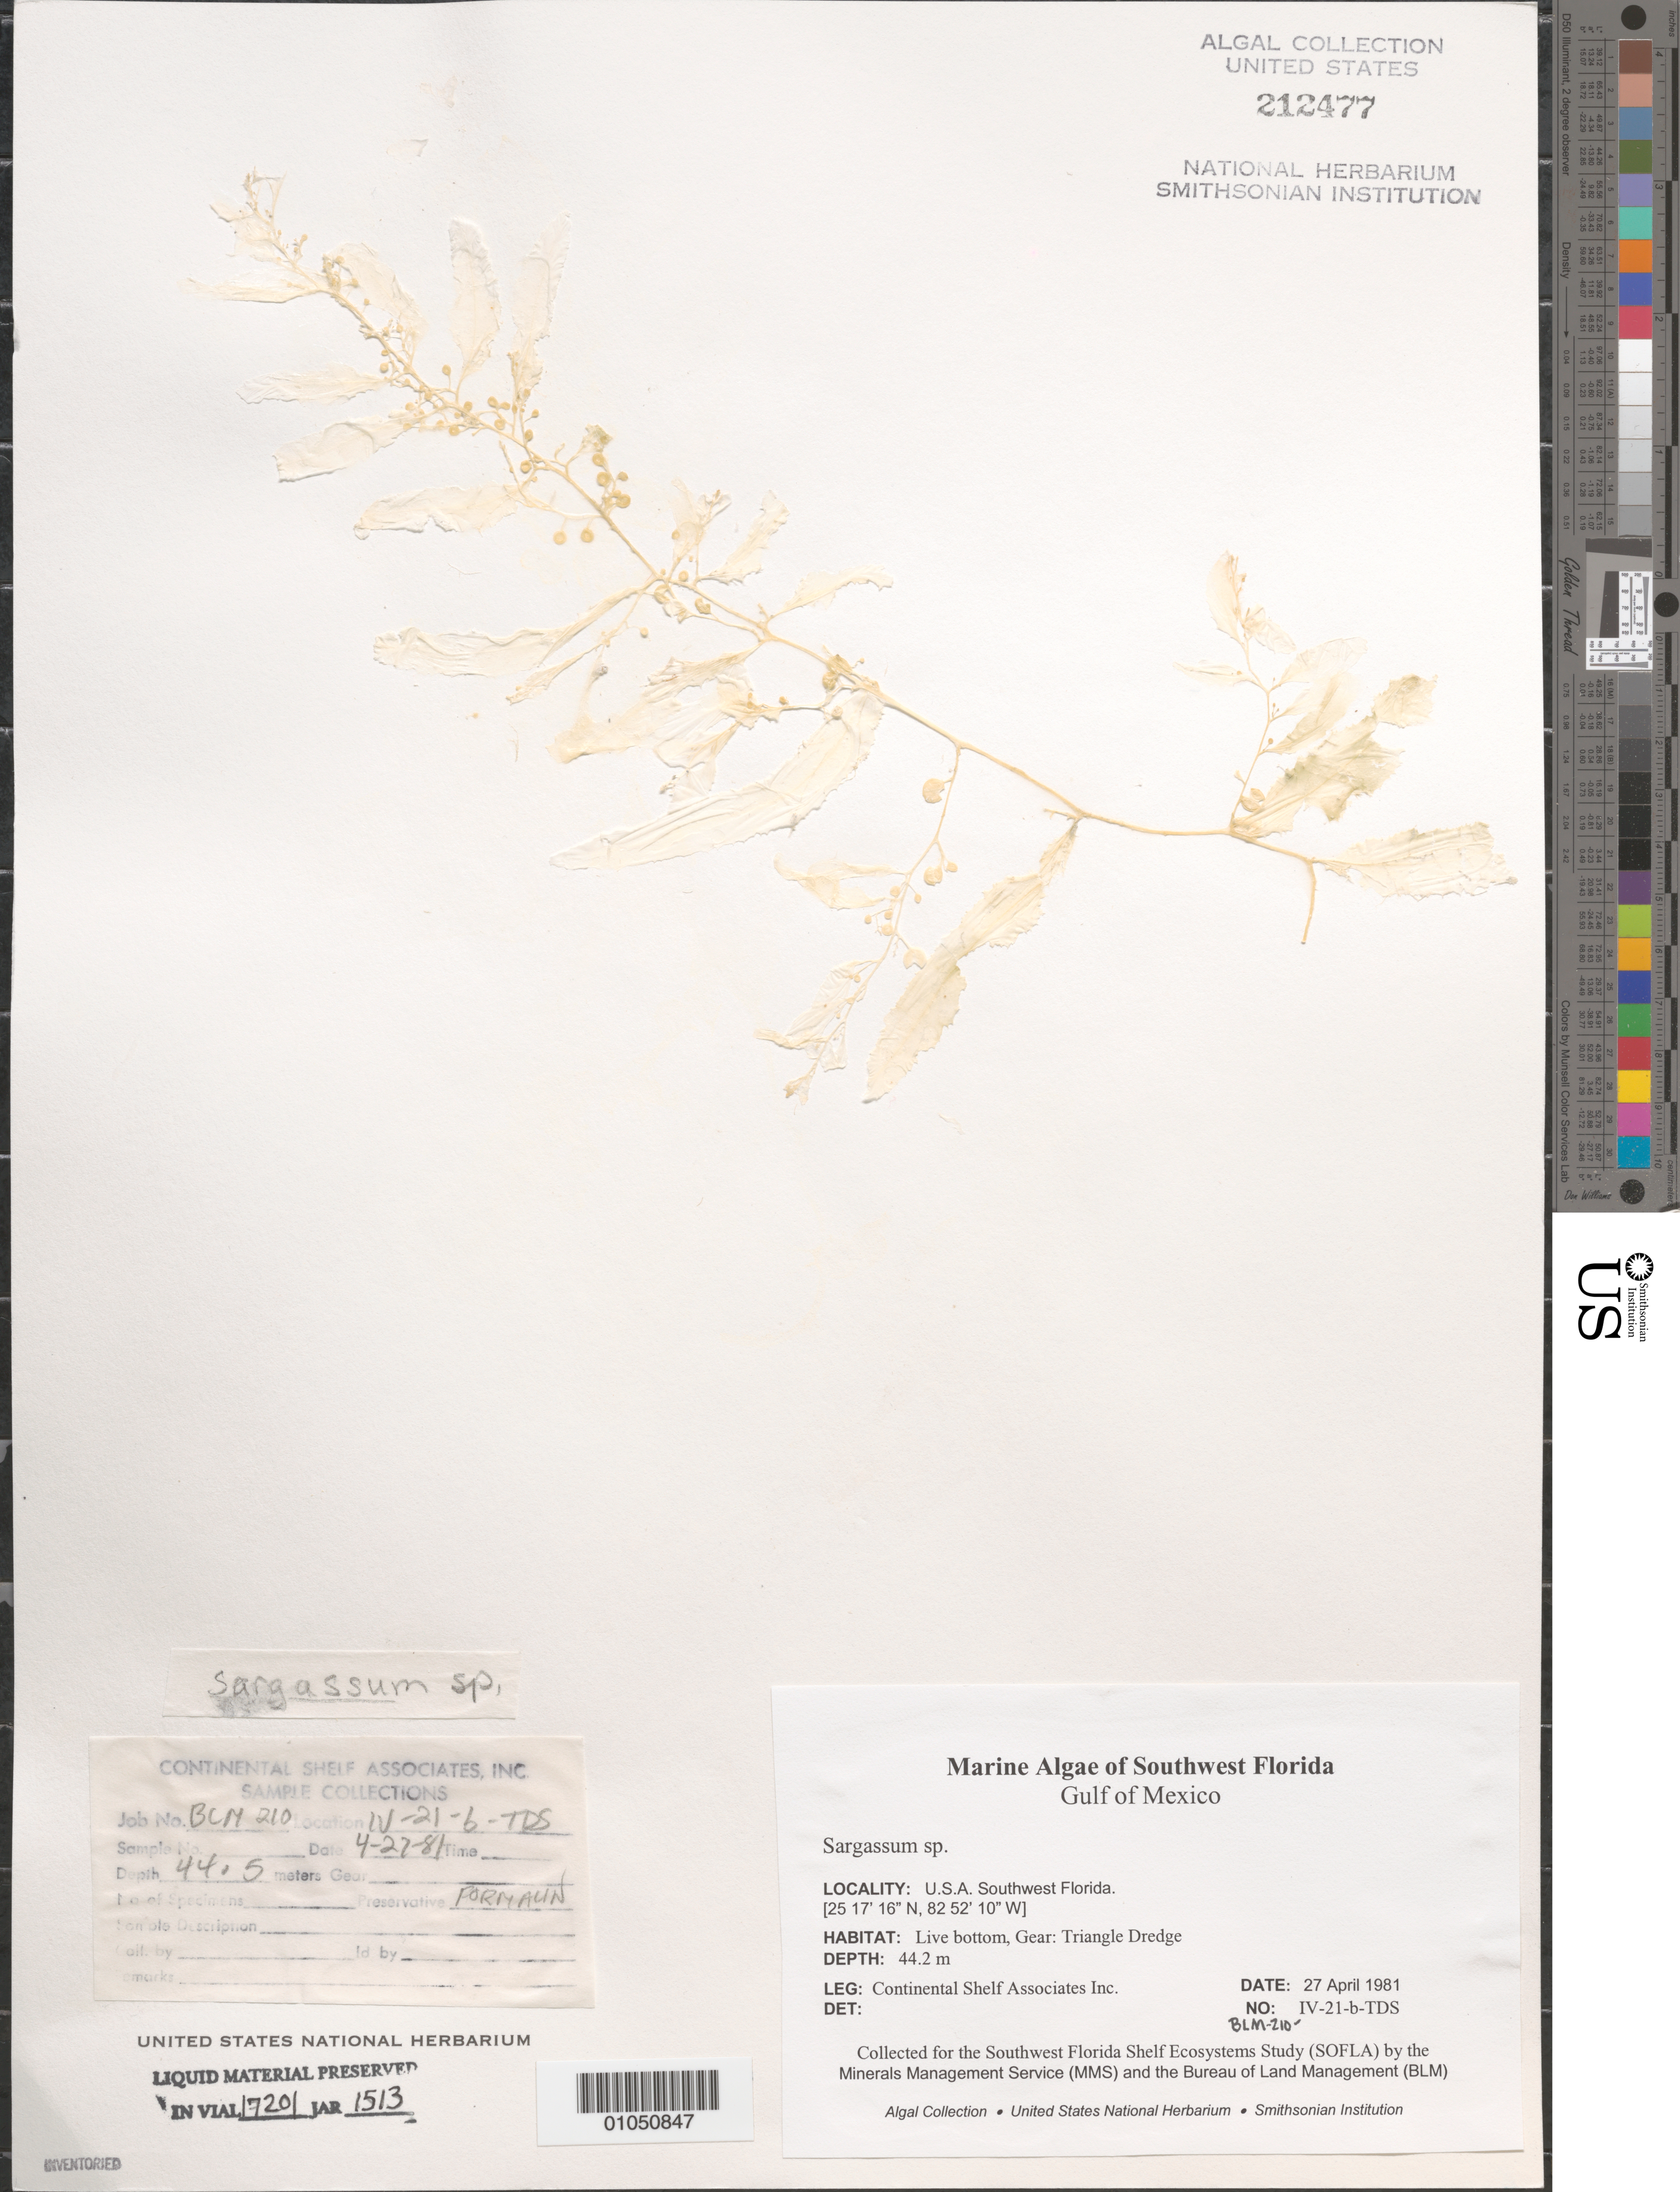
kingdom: Chromista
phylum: Ochrophyta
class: Phaeophyceae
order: Fucales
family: Sargassaceae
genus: Sargassum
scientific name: Sargassum sp.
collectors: Continental Shelf Associates for the MMS/BLM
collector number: BLM-210-IV-21-B-TDS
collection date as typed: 27 Apr 1981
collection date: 1981-04-27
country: United States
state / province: Florida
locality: Gulf of Mexico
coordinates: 25 17'16"N, 82 52'10"W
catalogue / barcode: US 212477